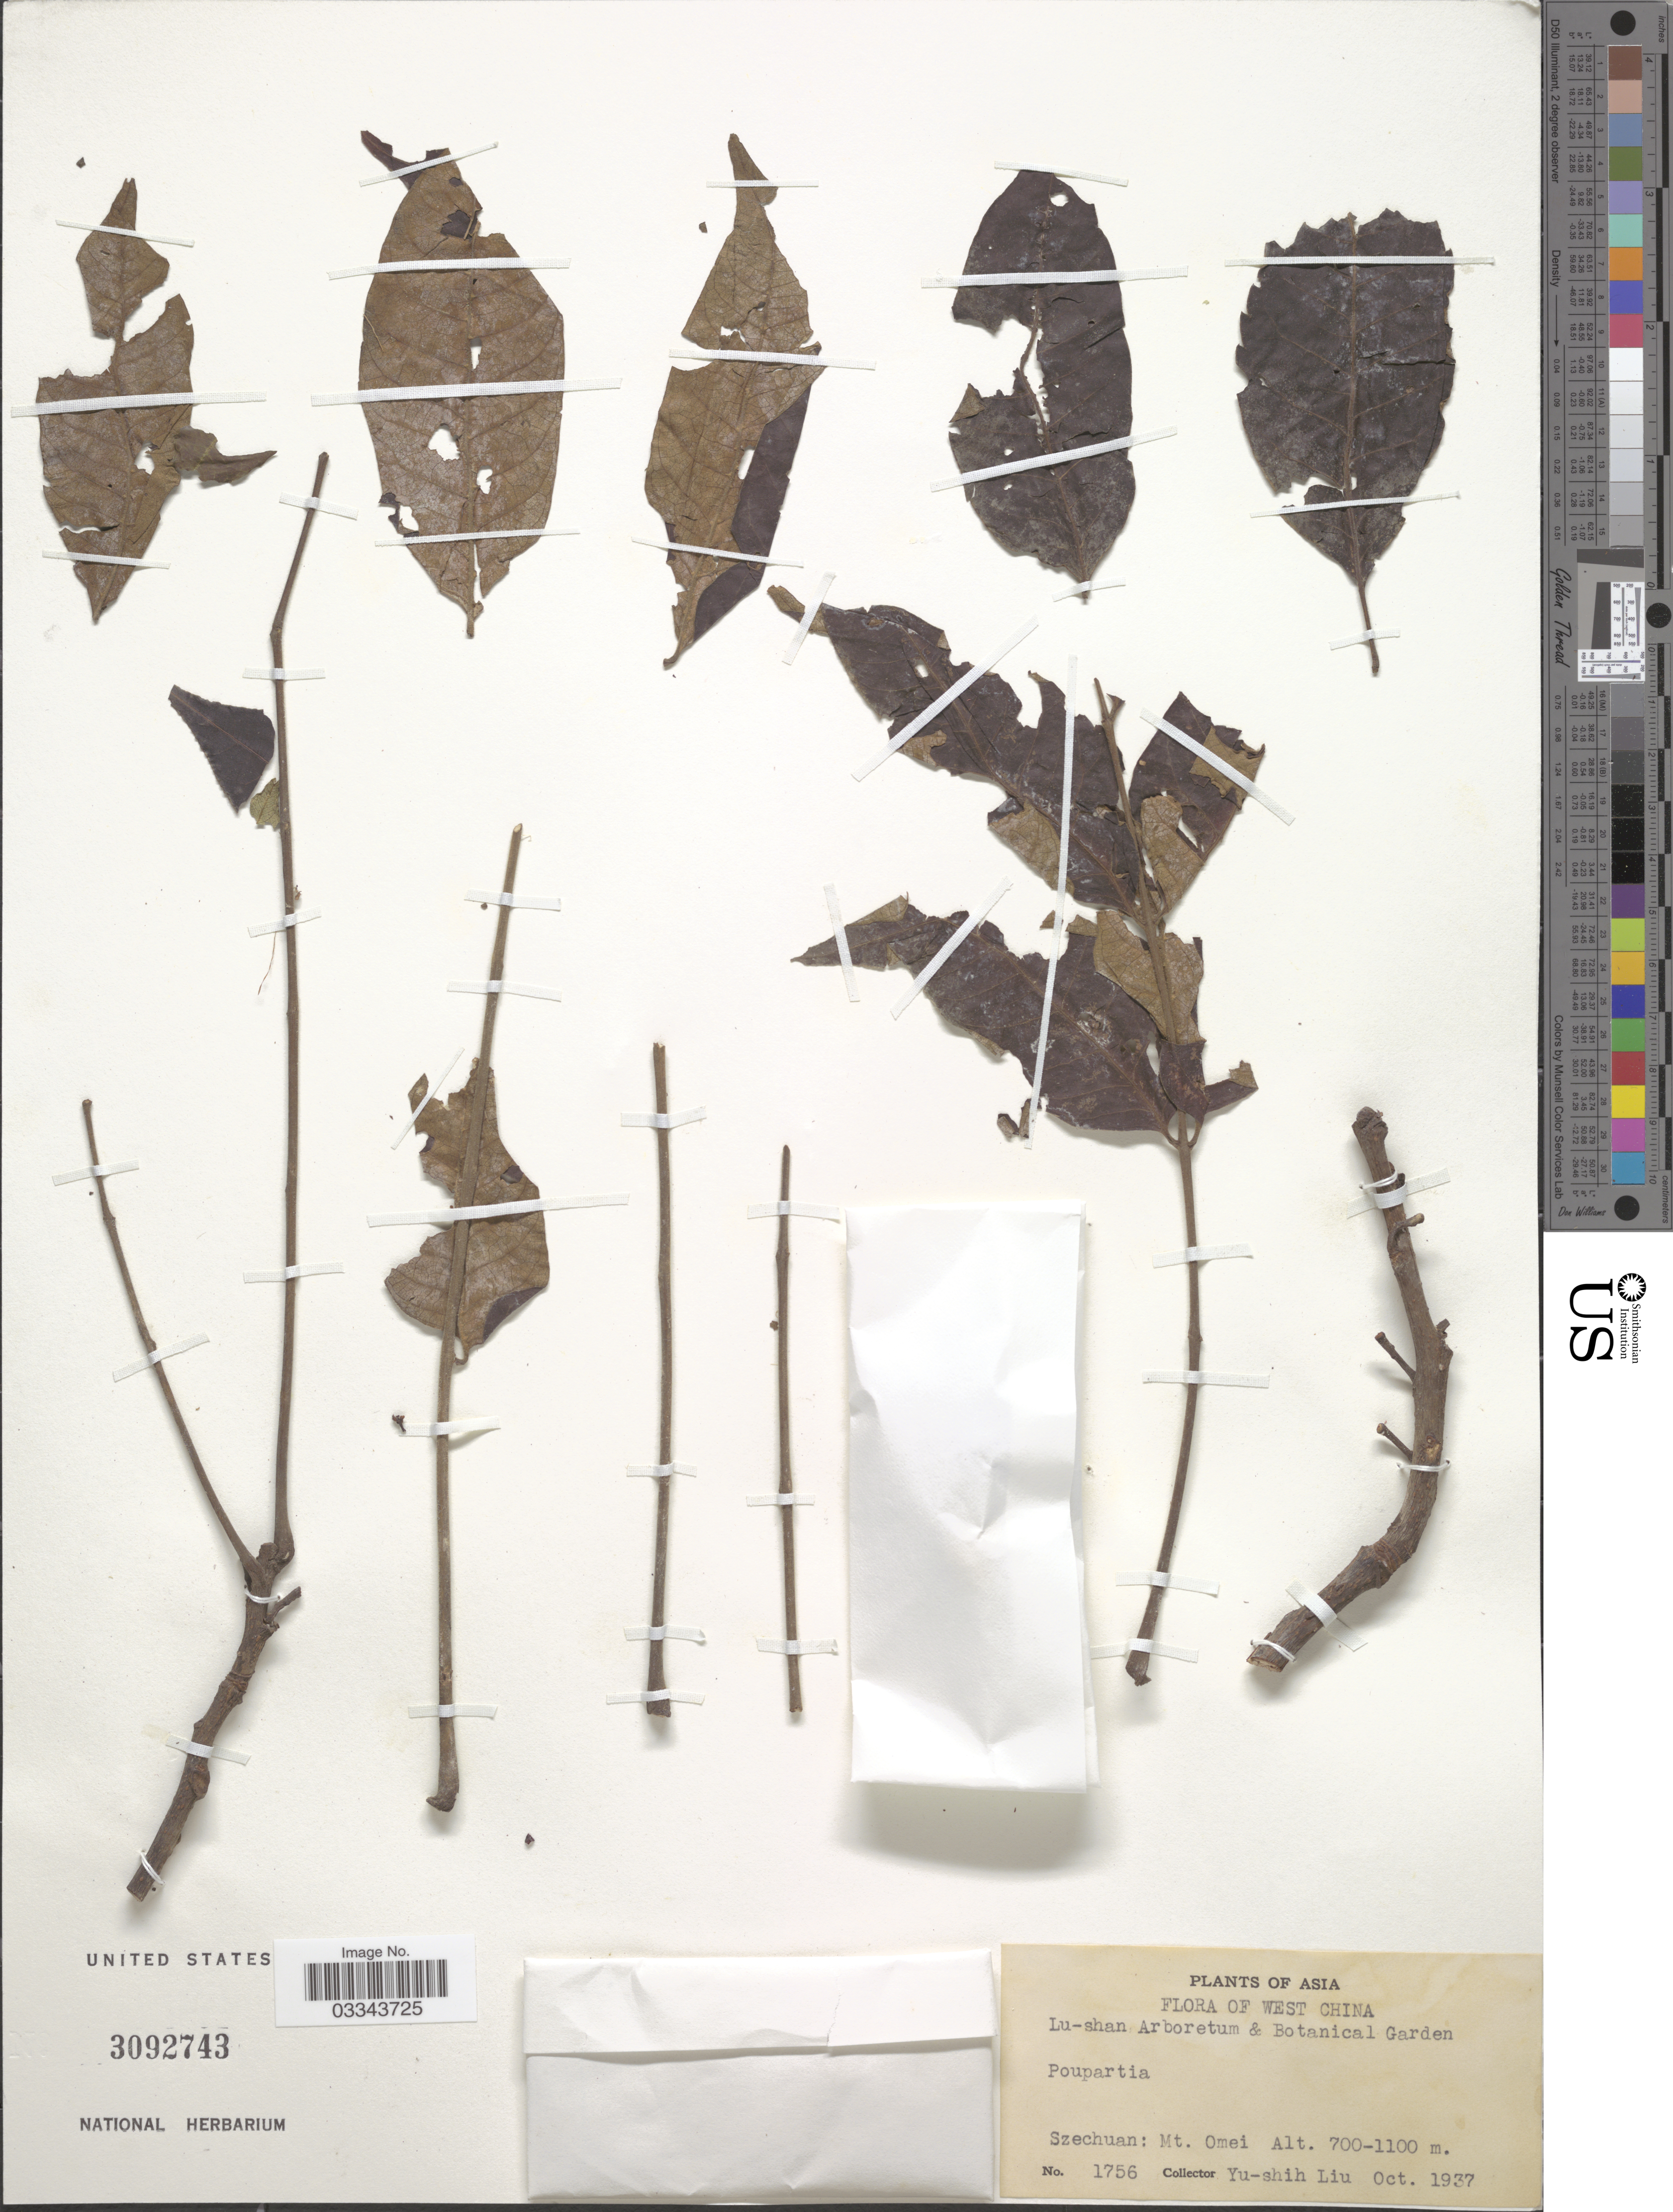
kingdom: Plantae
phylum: Tracheophyta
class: Magnoliopsida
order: Sapindales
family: Anacardiaceae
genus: Choerospondias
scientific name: Choerospondias axillaris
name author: (Roxb.) B.L. Burtt & A.W. Hill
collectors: Y.-S. Liu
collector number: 1756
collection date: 1937-10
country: China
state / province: Sichuan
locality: Asia. West China. Szechuan: Mt. Omei.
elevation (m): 700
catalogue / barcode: US 3092743